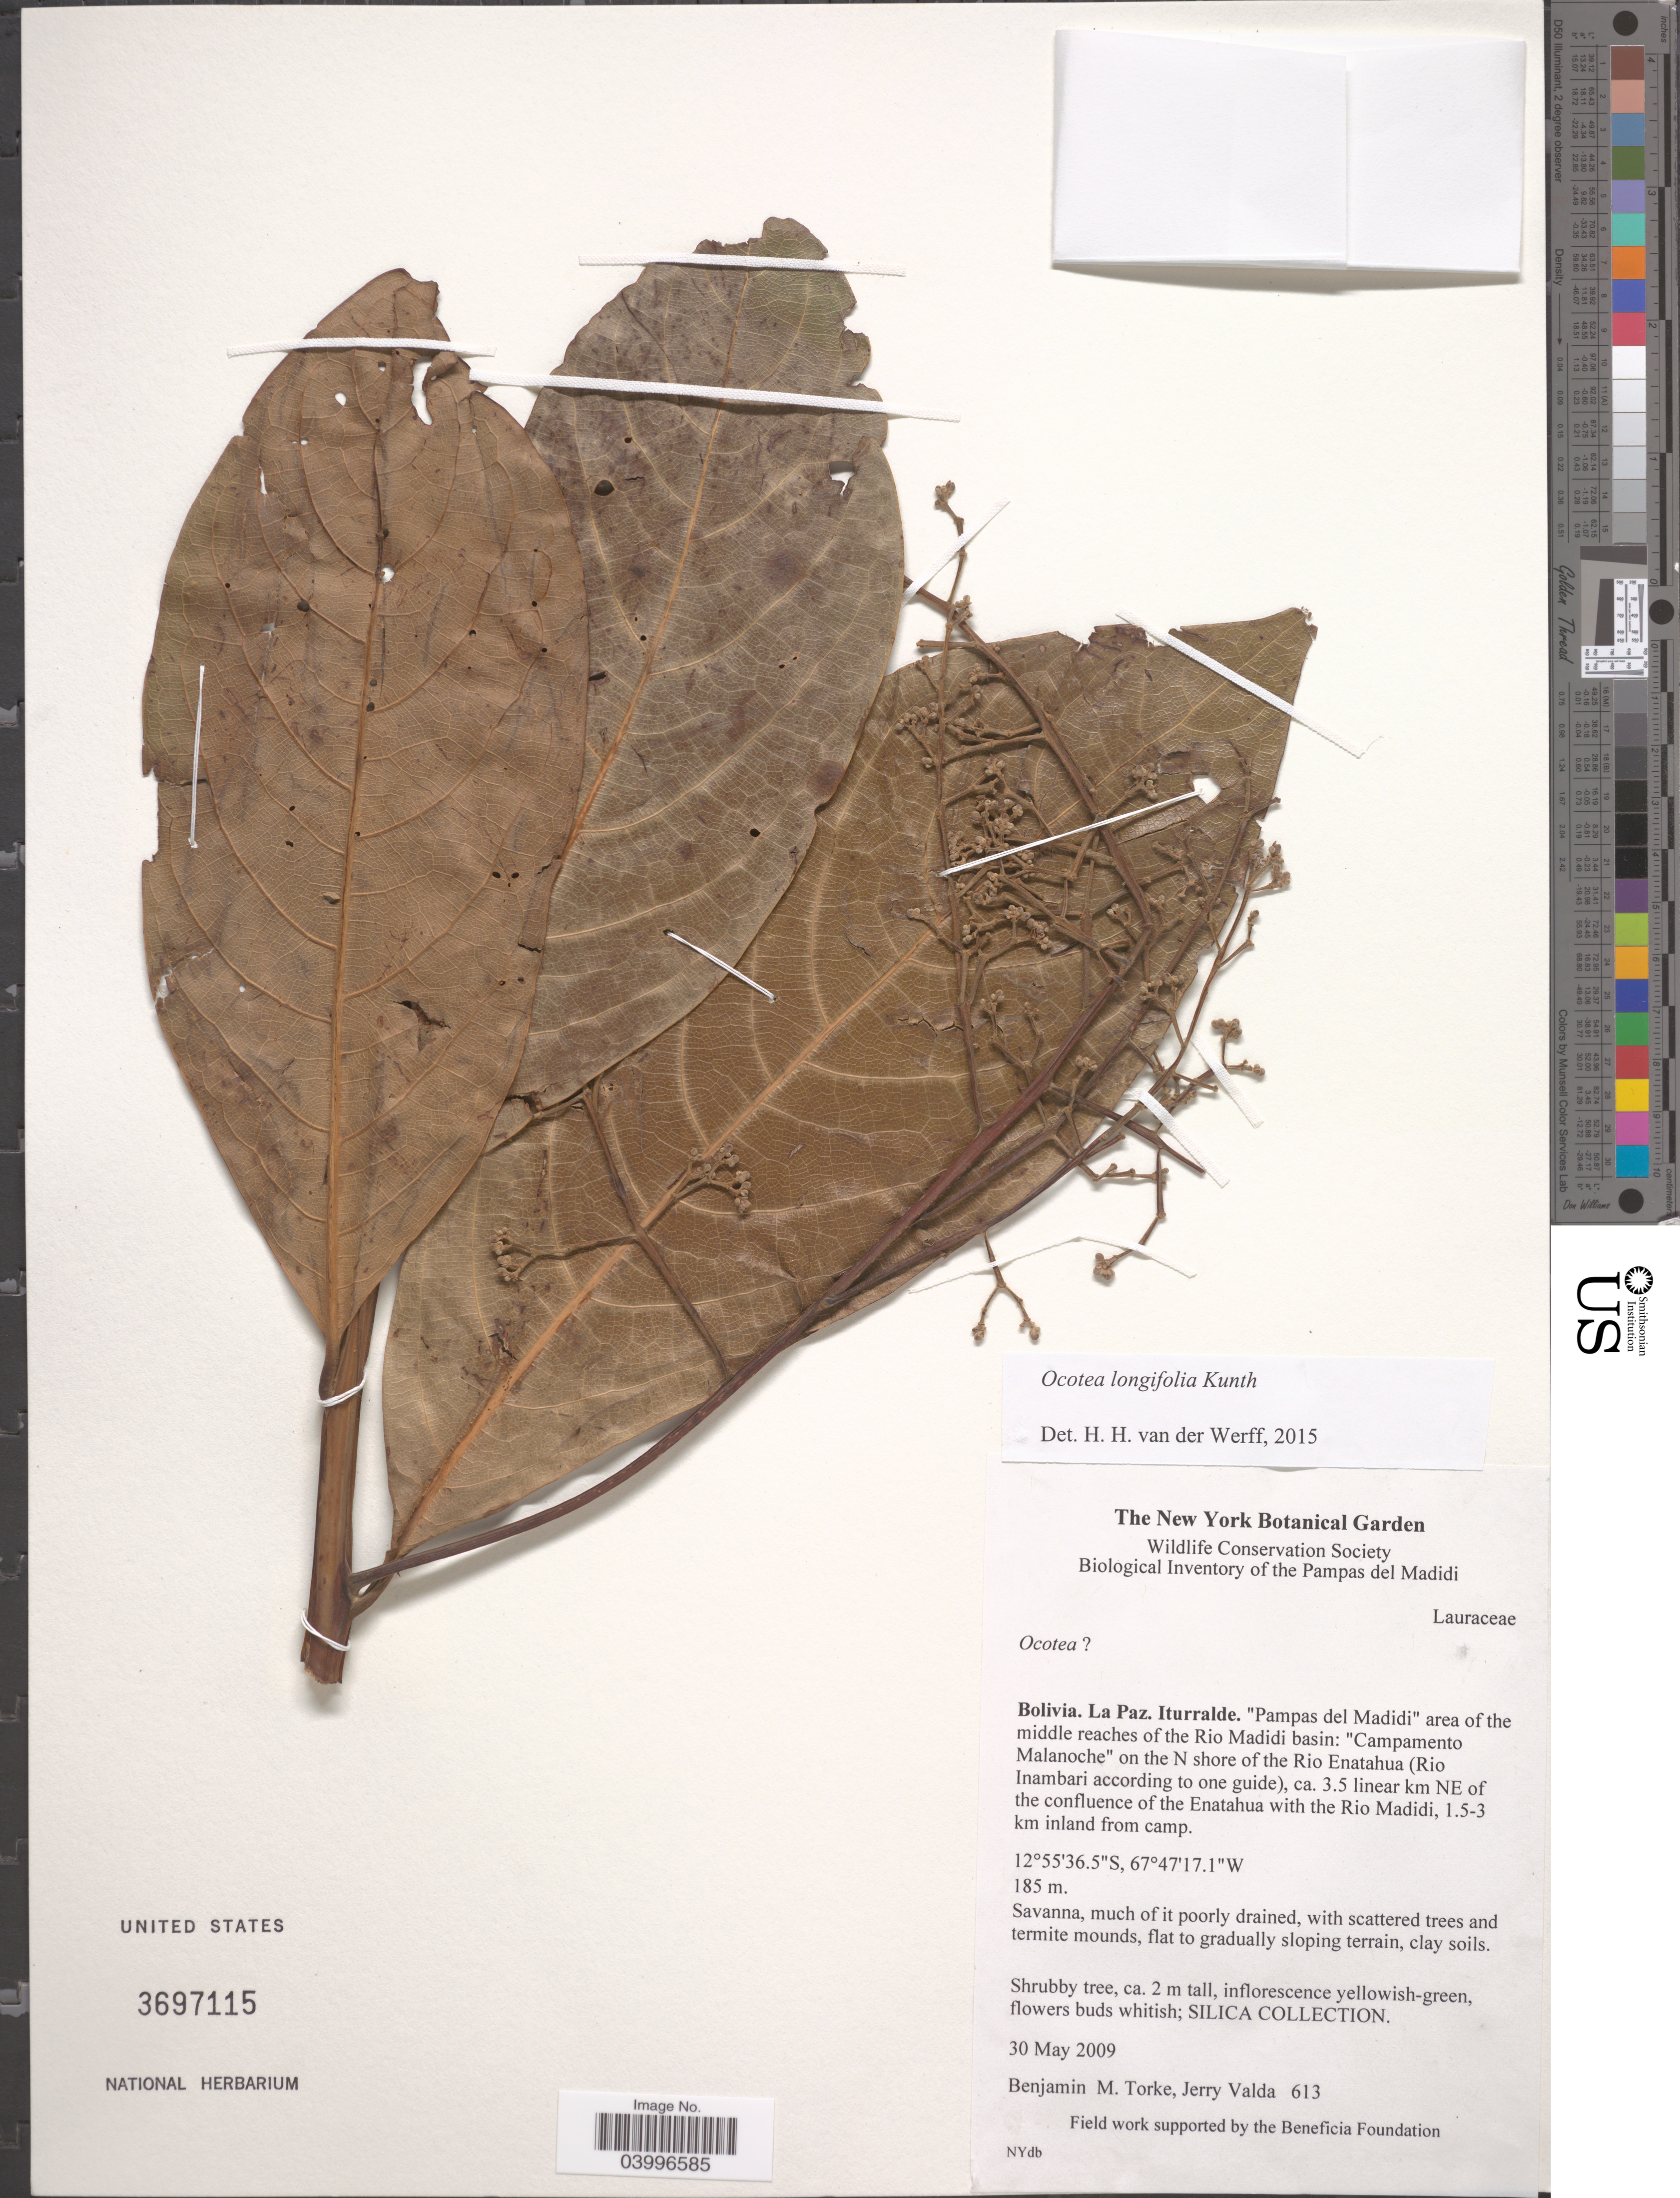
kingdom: Plantae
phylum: Tracheophyta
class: Magnoliopsida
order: Laurales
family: Lauraceae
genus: Ocotea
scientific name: Ocotea longifolia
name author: Kunth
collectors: B. M. Torke & J. Valda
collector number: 613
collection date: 2009-05-30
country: Bolivia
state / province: La Paz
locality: Iturralde. "Pampas del Madidi" area of the middle reaches of the Rio Madidi basin: "Campamento Malanoche" on the N shore of the Rio Enatahua (Rio Inambari according to one guide), ca. 3.5 linear km NE of the confluence of the Enatahua with the Rio Madidi, 1.5-3 km inland from camp.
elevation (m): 185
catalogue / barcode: US 3697115